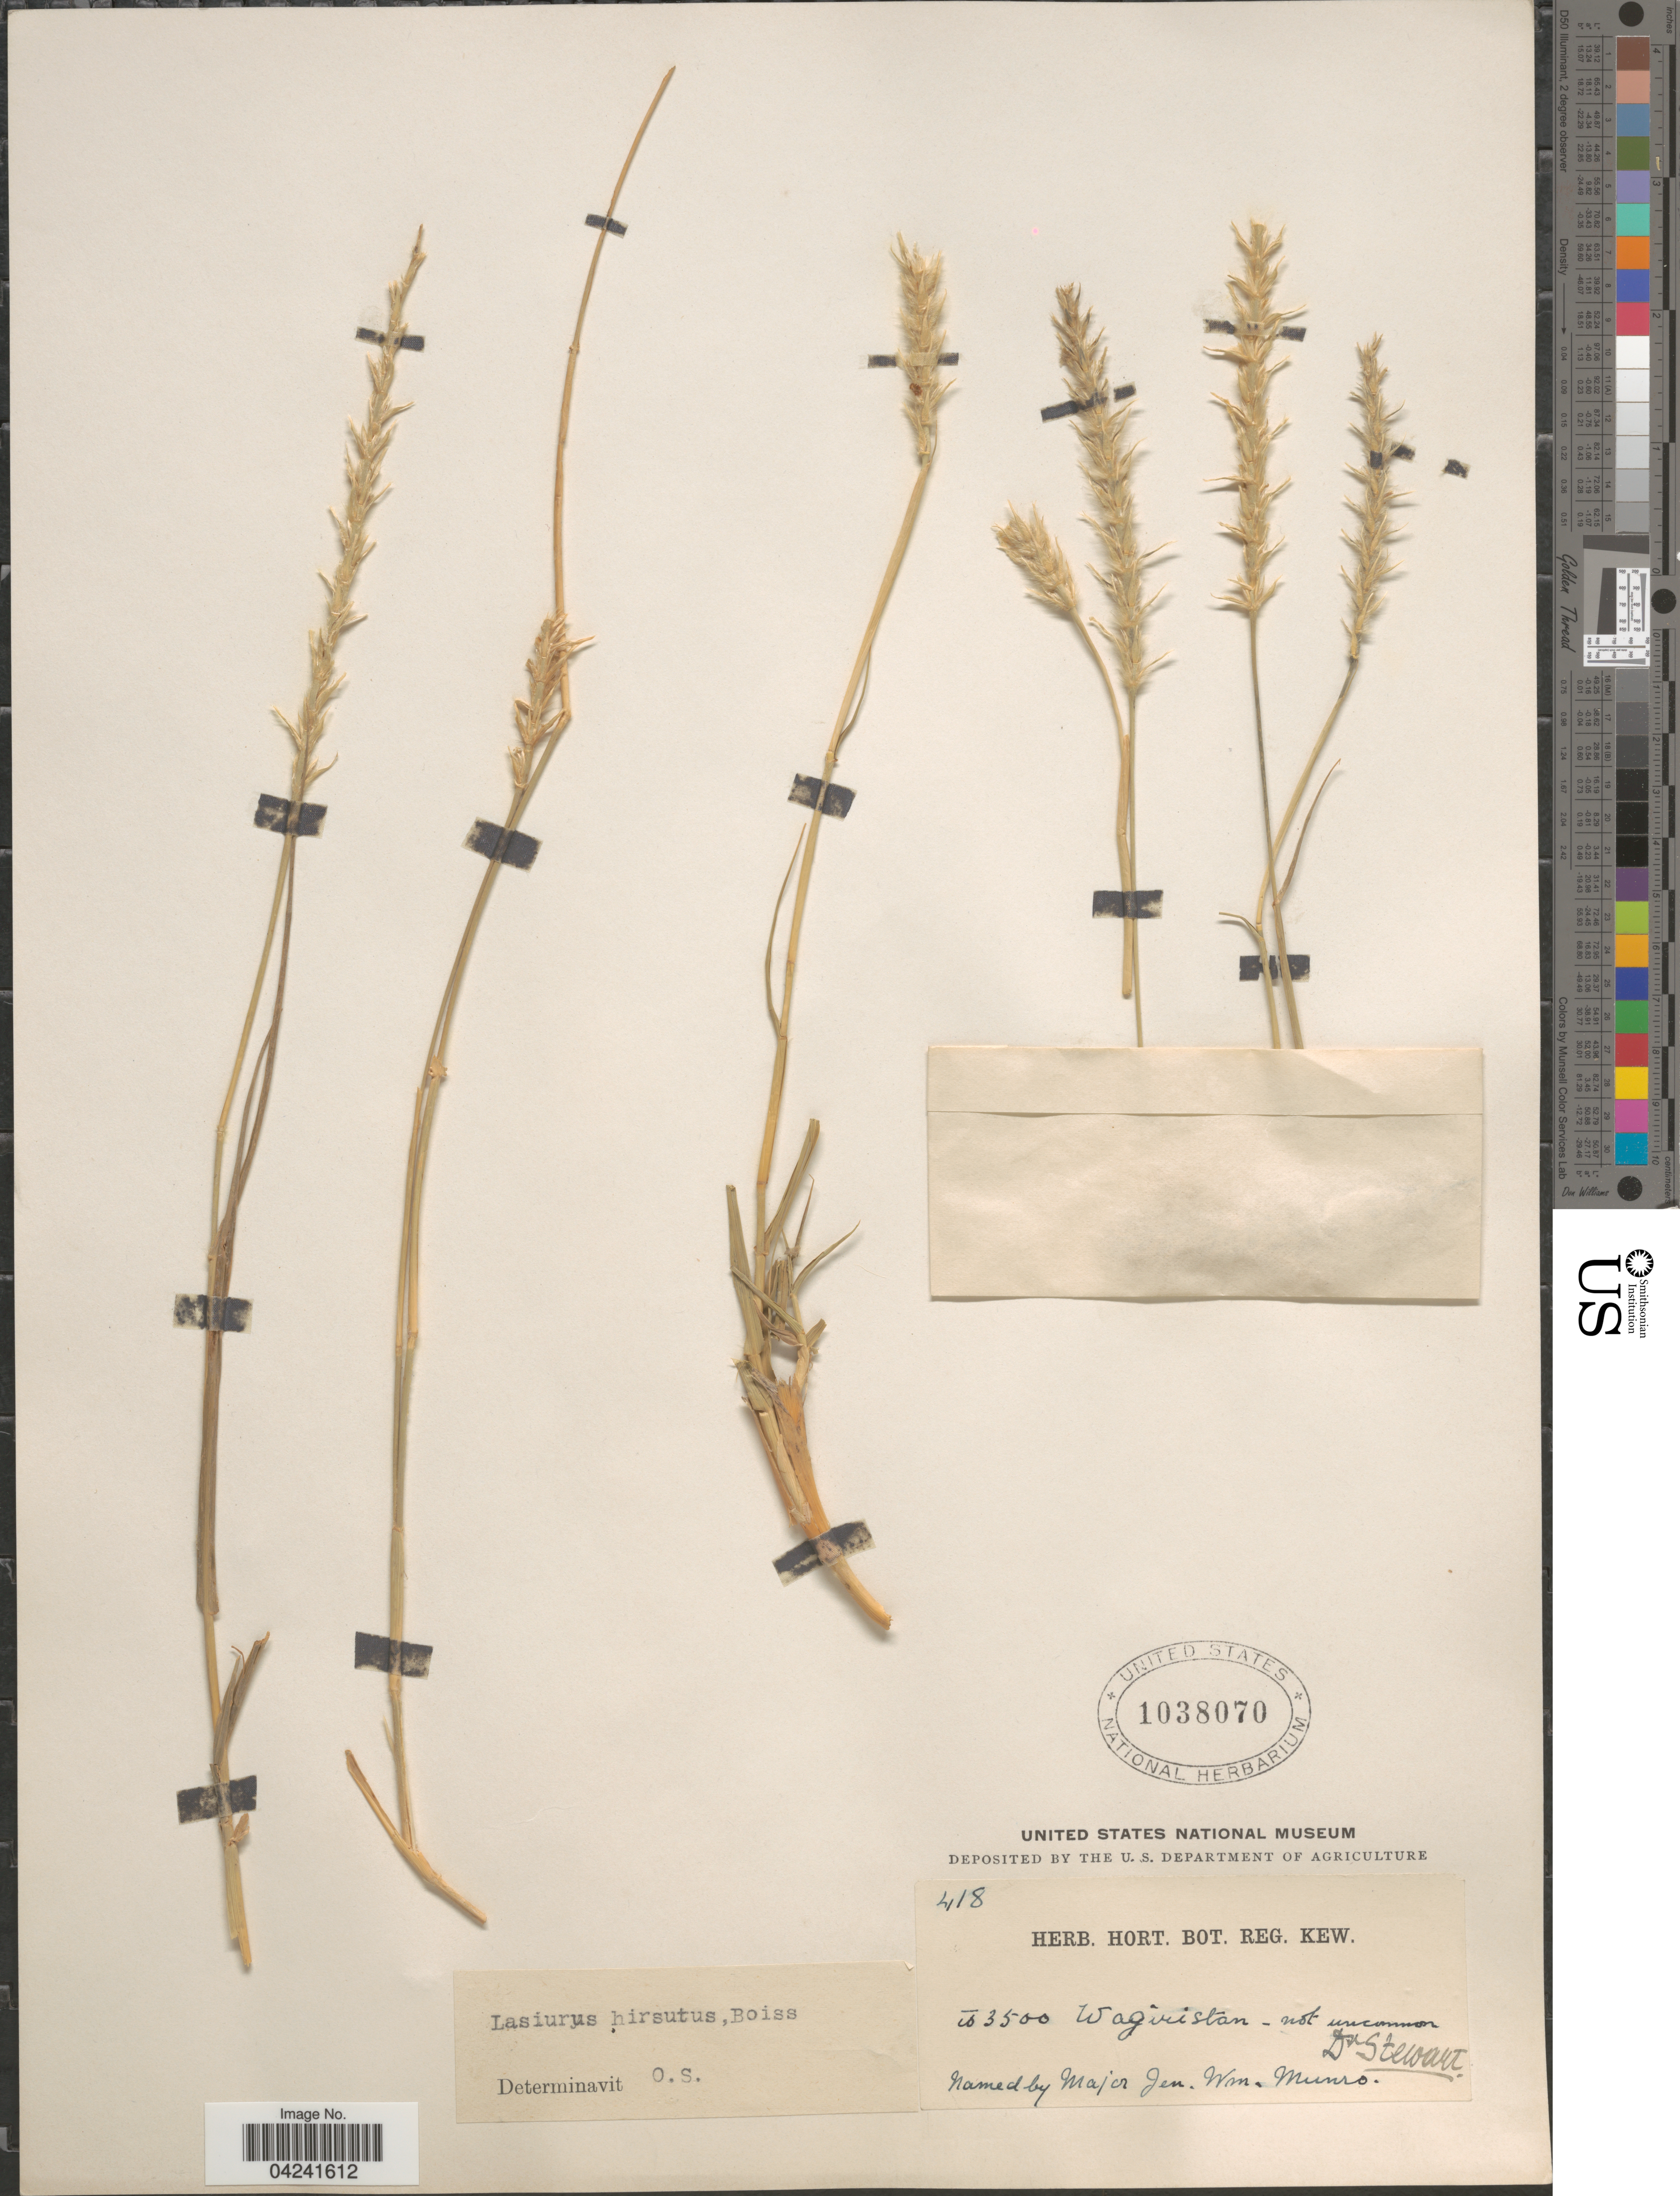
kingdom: Plantae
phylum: Tracheophyta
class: Liliopsida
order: Poales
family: Poaceae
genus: Lasiurus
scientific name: Lasiurus scindicus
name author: Henr.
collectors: Stewart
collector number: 418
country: Pakistan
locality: Waziristan.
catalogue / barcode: US 1038070